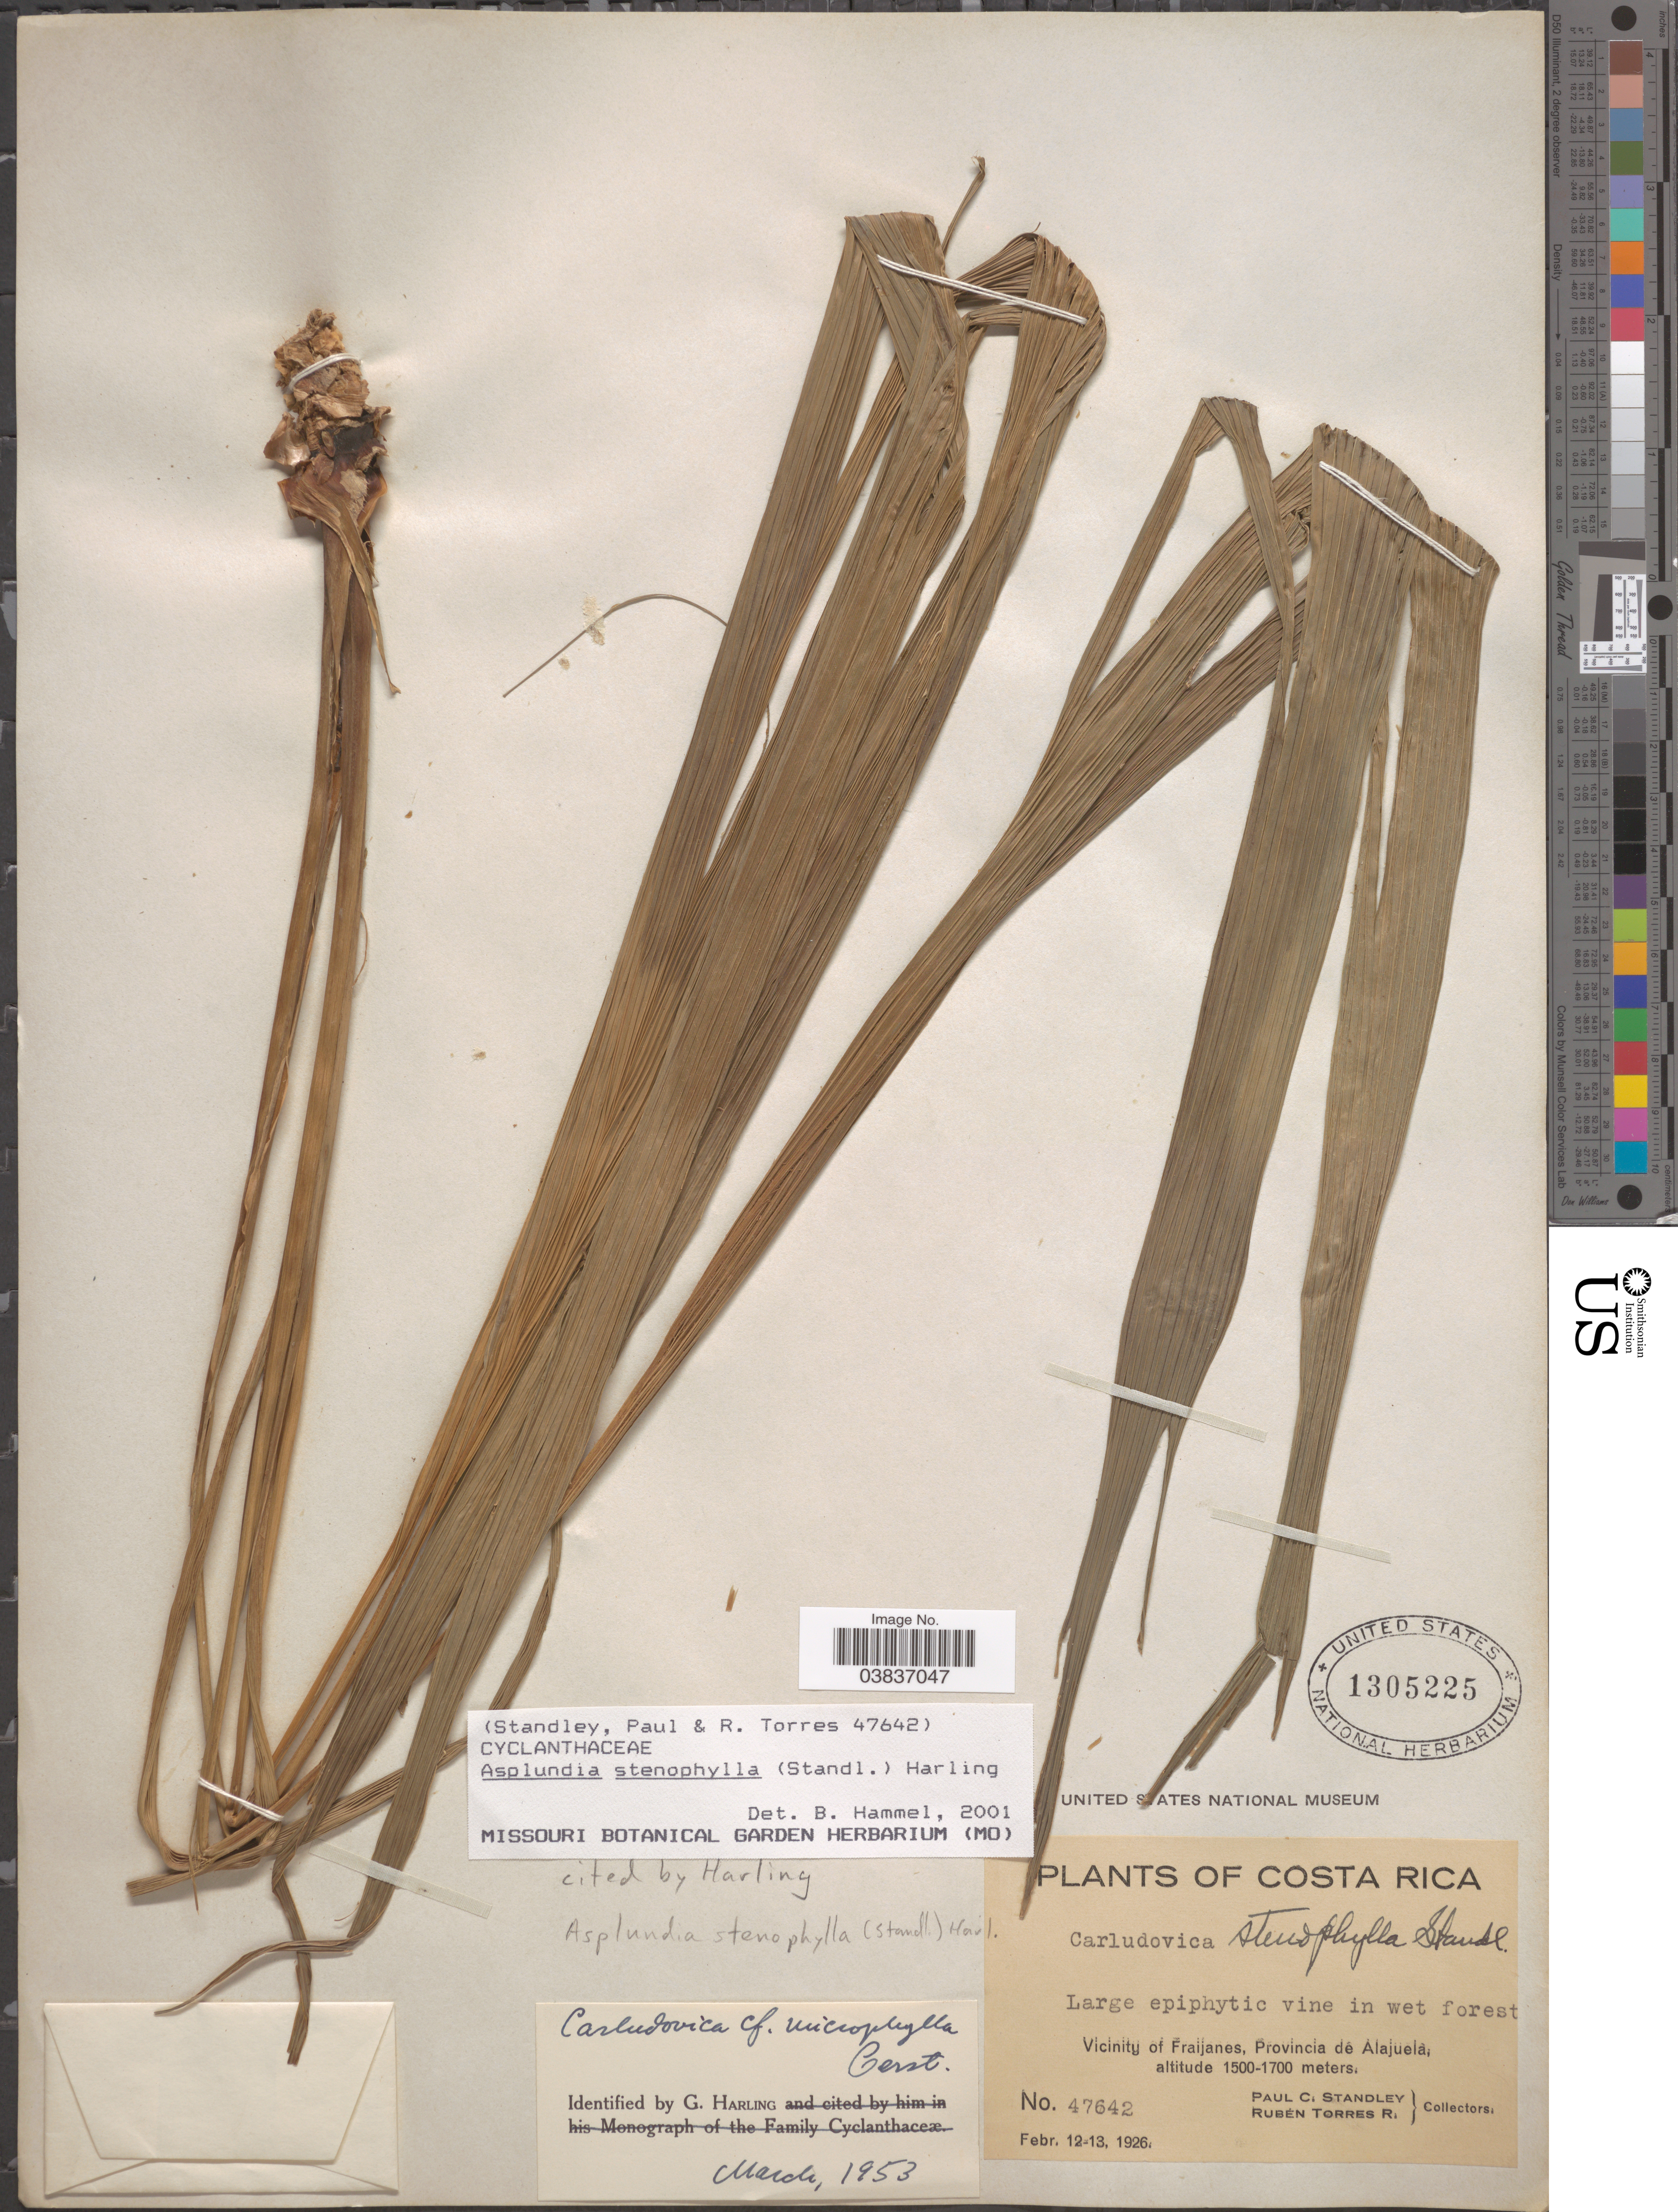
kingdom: Plantae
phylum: Tracheophyta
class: Liliopsida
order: Pandanales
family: Cyclanthaceae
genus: Asplundia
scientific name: Asplundia stenophylla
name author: (Standl.) Harling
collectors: P. C. Standley & R. Torres Rojas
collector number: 47642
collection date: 1926-02-12/1926-02-13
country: Costa Rica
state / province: Alajuela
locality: Vicinity of Fraijanes.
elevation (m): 1500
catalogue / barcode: US 1305225